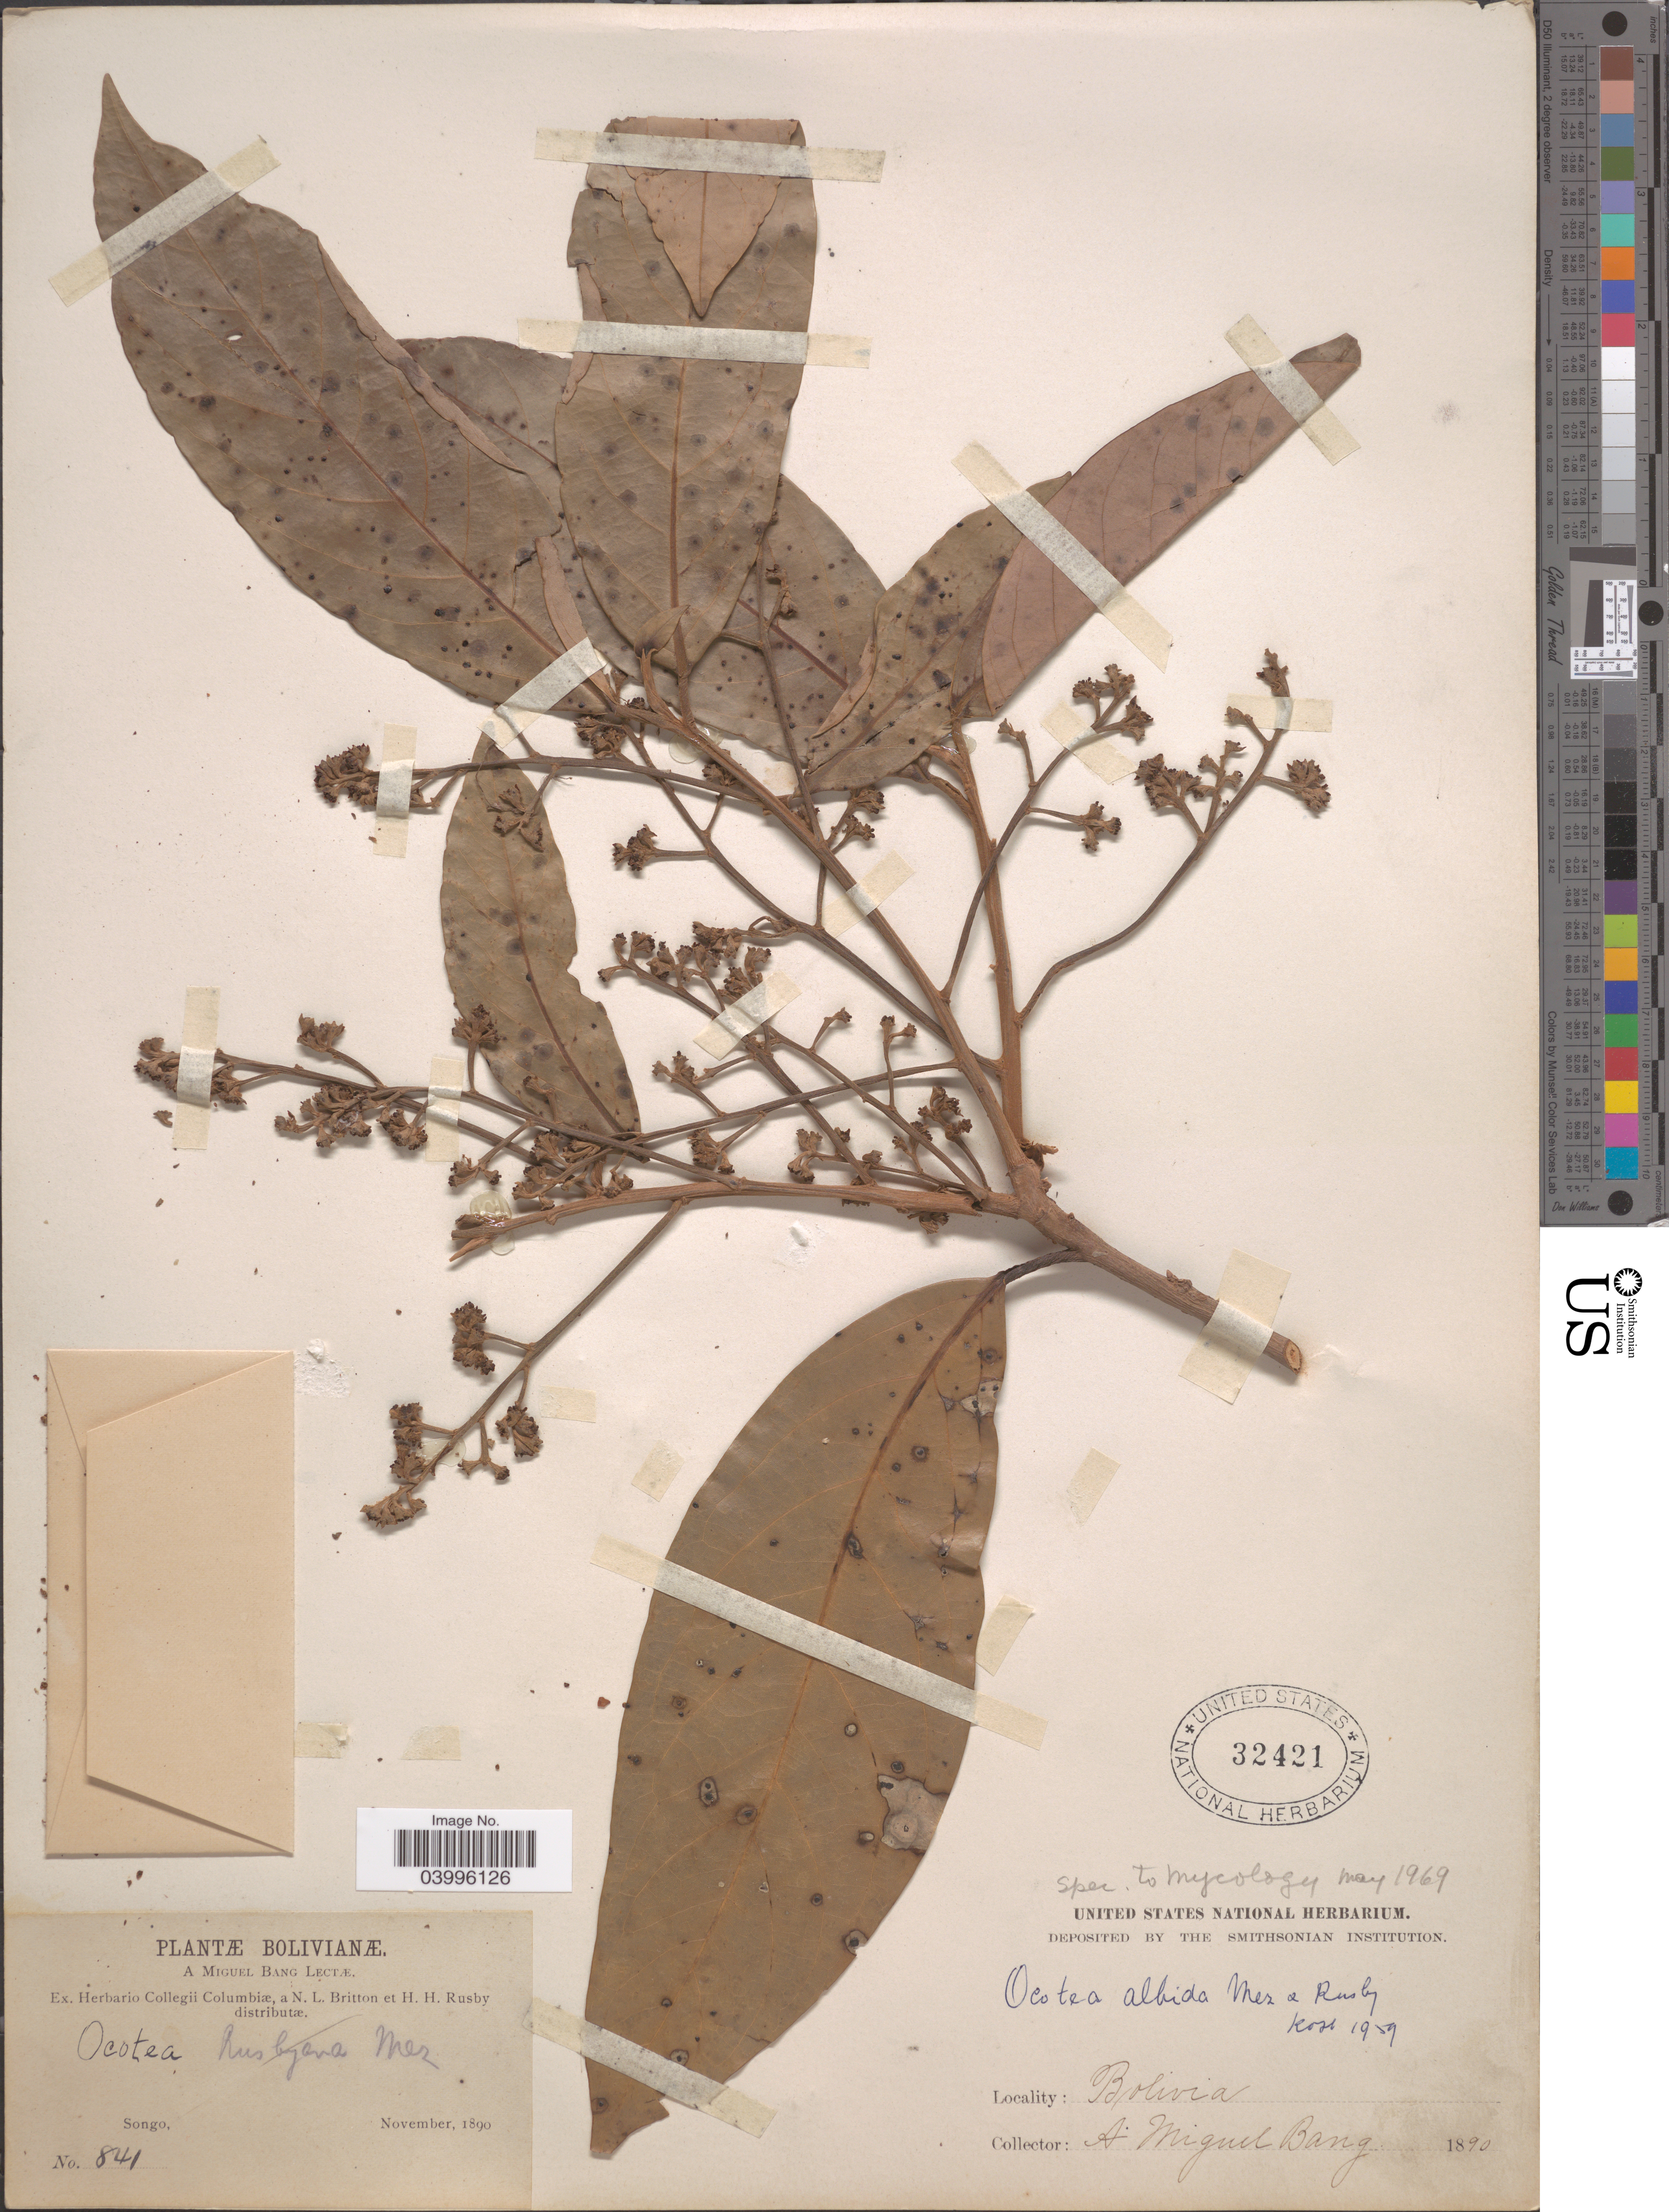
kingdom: Plantae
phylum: Tracheophyta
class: Magnoliopsida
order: Laurales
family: Lauraceae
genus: Ocotea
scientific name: Ocotea albida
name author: Mez & Rusby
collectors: M. Bang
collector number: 841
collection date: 1890-11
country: Bolivia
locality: Songo.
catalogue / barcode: US 32421